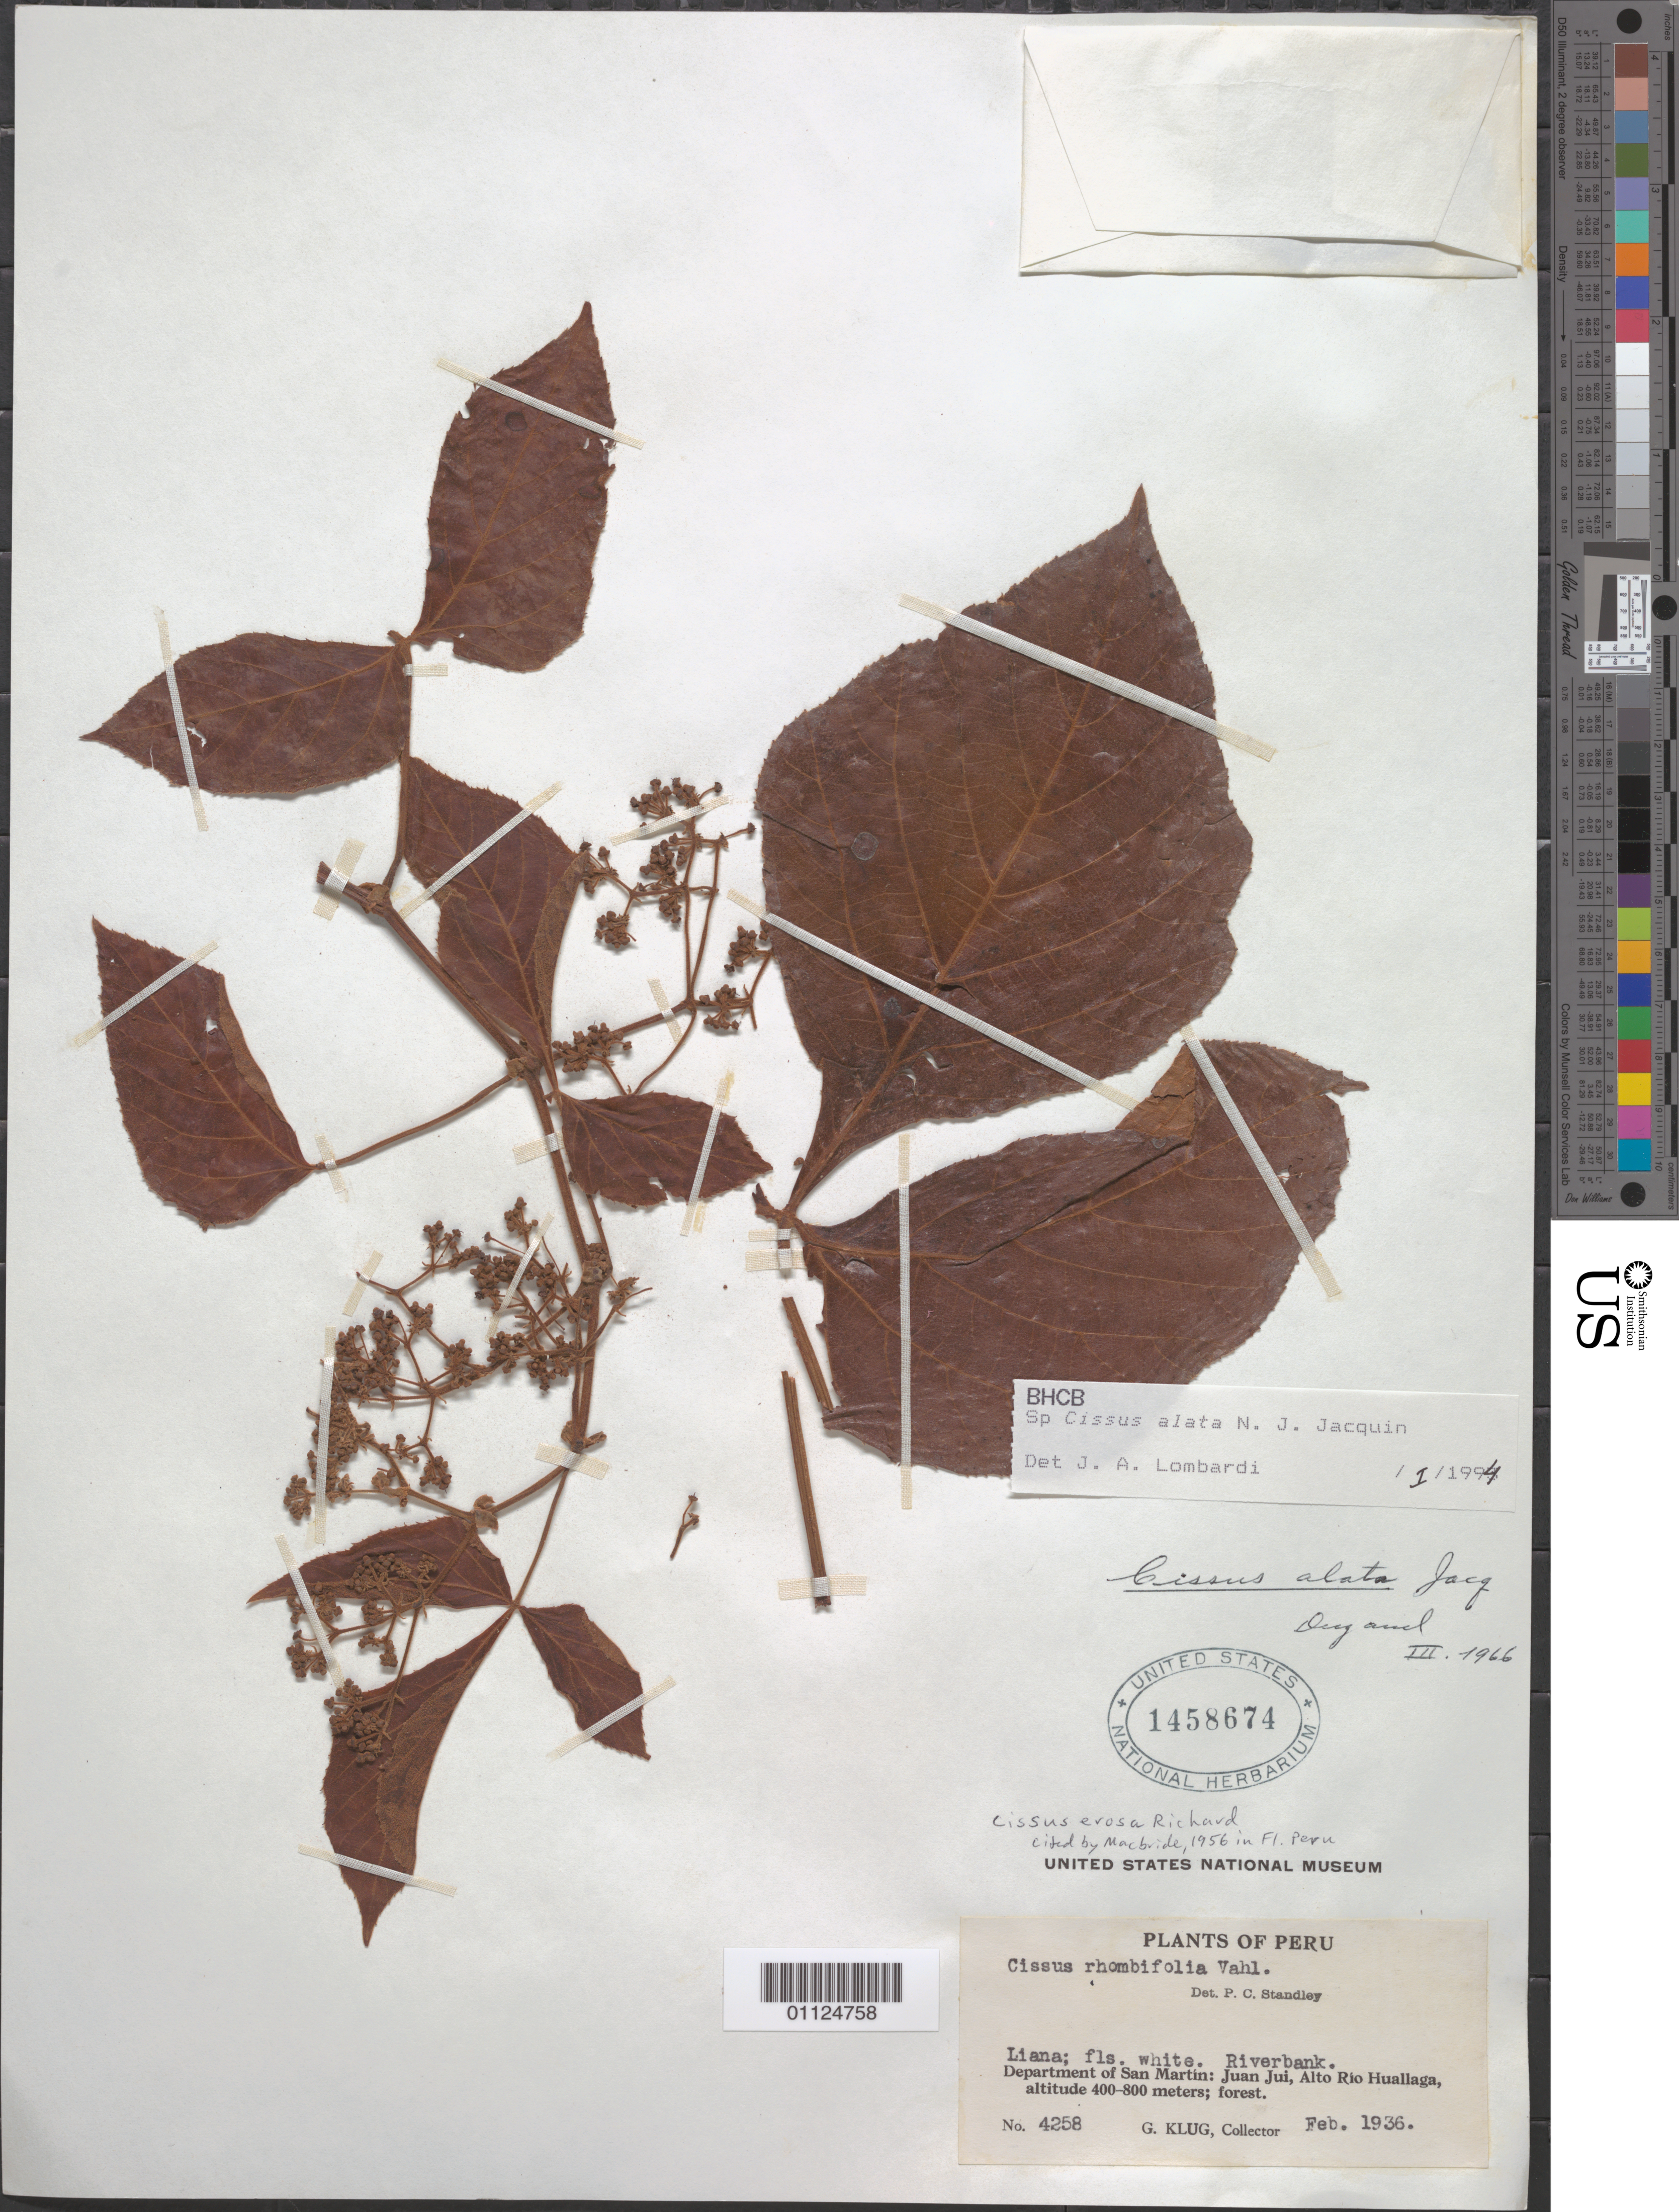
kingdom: Plantae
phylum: Tracheophyta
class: Magnoliopsida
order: Vitales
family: Vitaceae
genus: Cissus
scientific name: Cissus alata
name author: Jacq.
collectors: G. Klug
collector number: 4258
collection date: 1936-02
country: Peru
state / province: San Martín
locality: Juan Jui, Alto Rio Huallaga.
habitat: Liana. Riverbank.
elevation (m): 400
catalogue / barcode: US 1458674